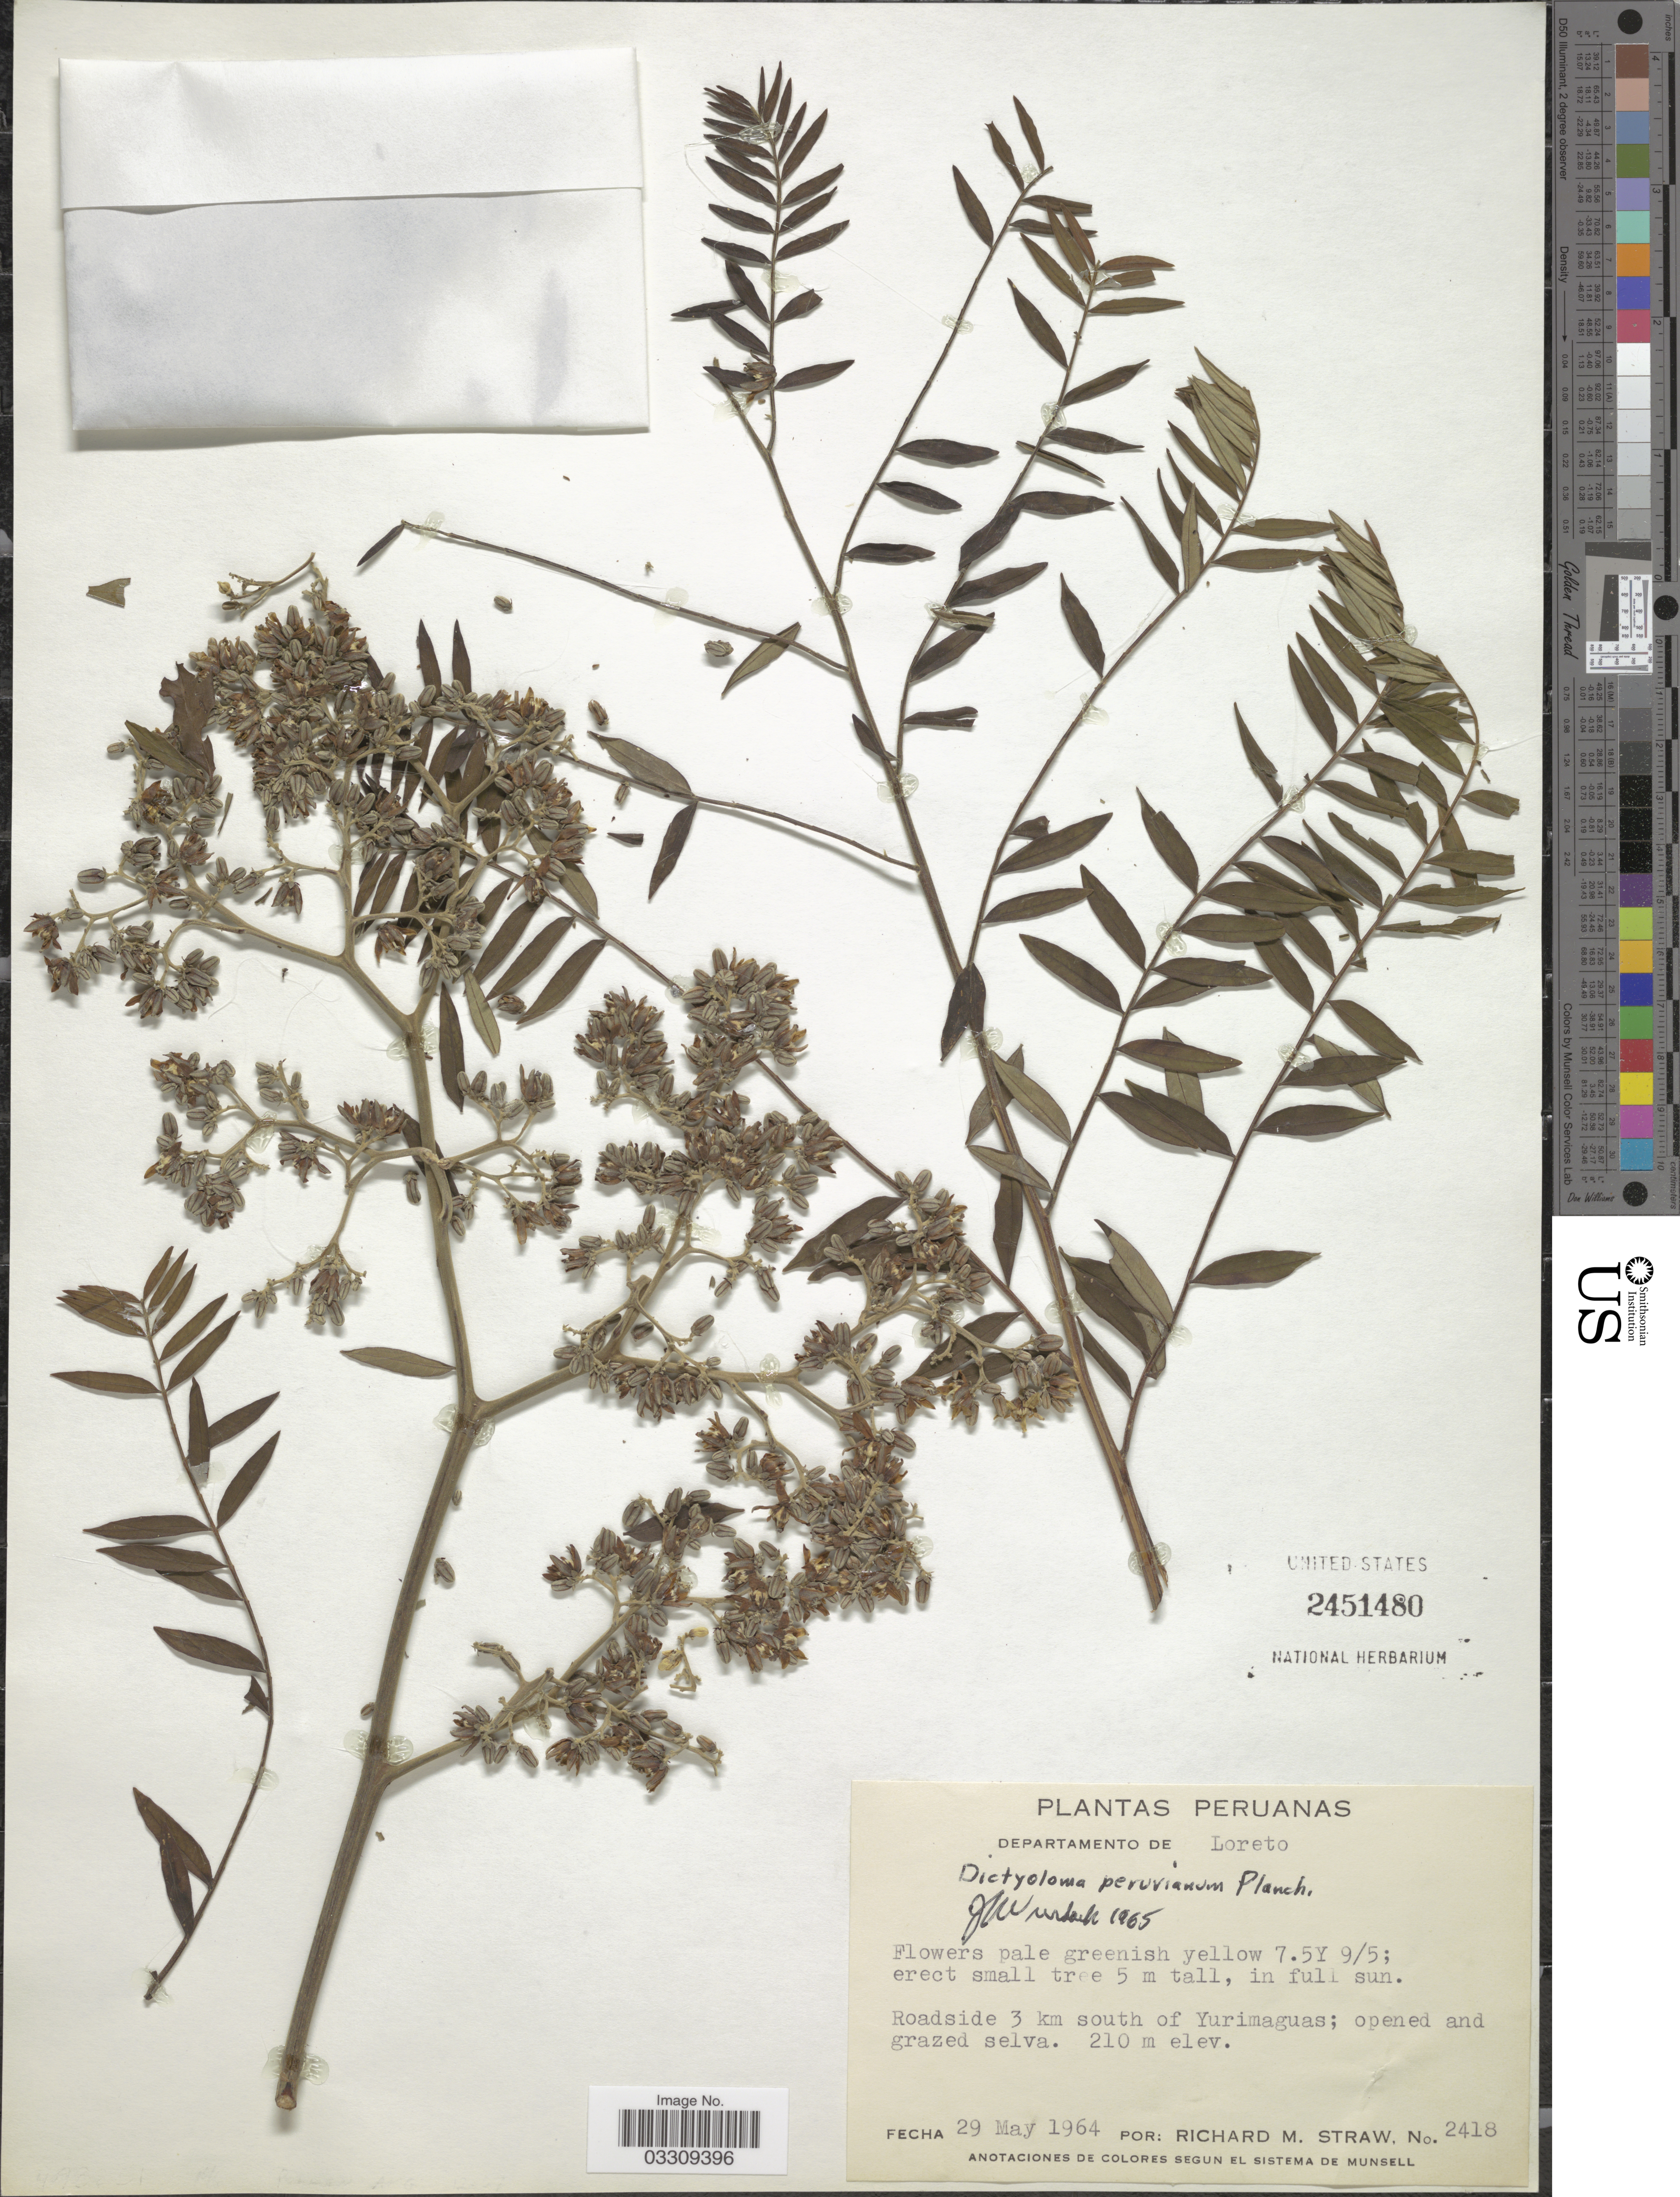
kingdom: Plantae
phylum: Tracheophyta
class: Magnoliopsida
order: Sapindales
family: Rutaceae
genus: Dictyoloma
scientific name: Dictyoloma peruvianum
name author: Planch.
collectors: R. M. Straw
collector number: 2418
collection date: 1964-05-29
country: Peru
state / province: Loreto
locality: Departamento de Loreto. Roadside 3 km south of Yurimaguas.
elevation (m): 210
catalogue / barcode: US 2451480